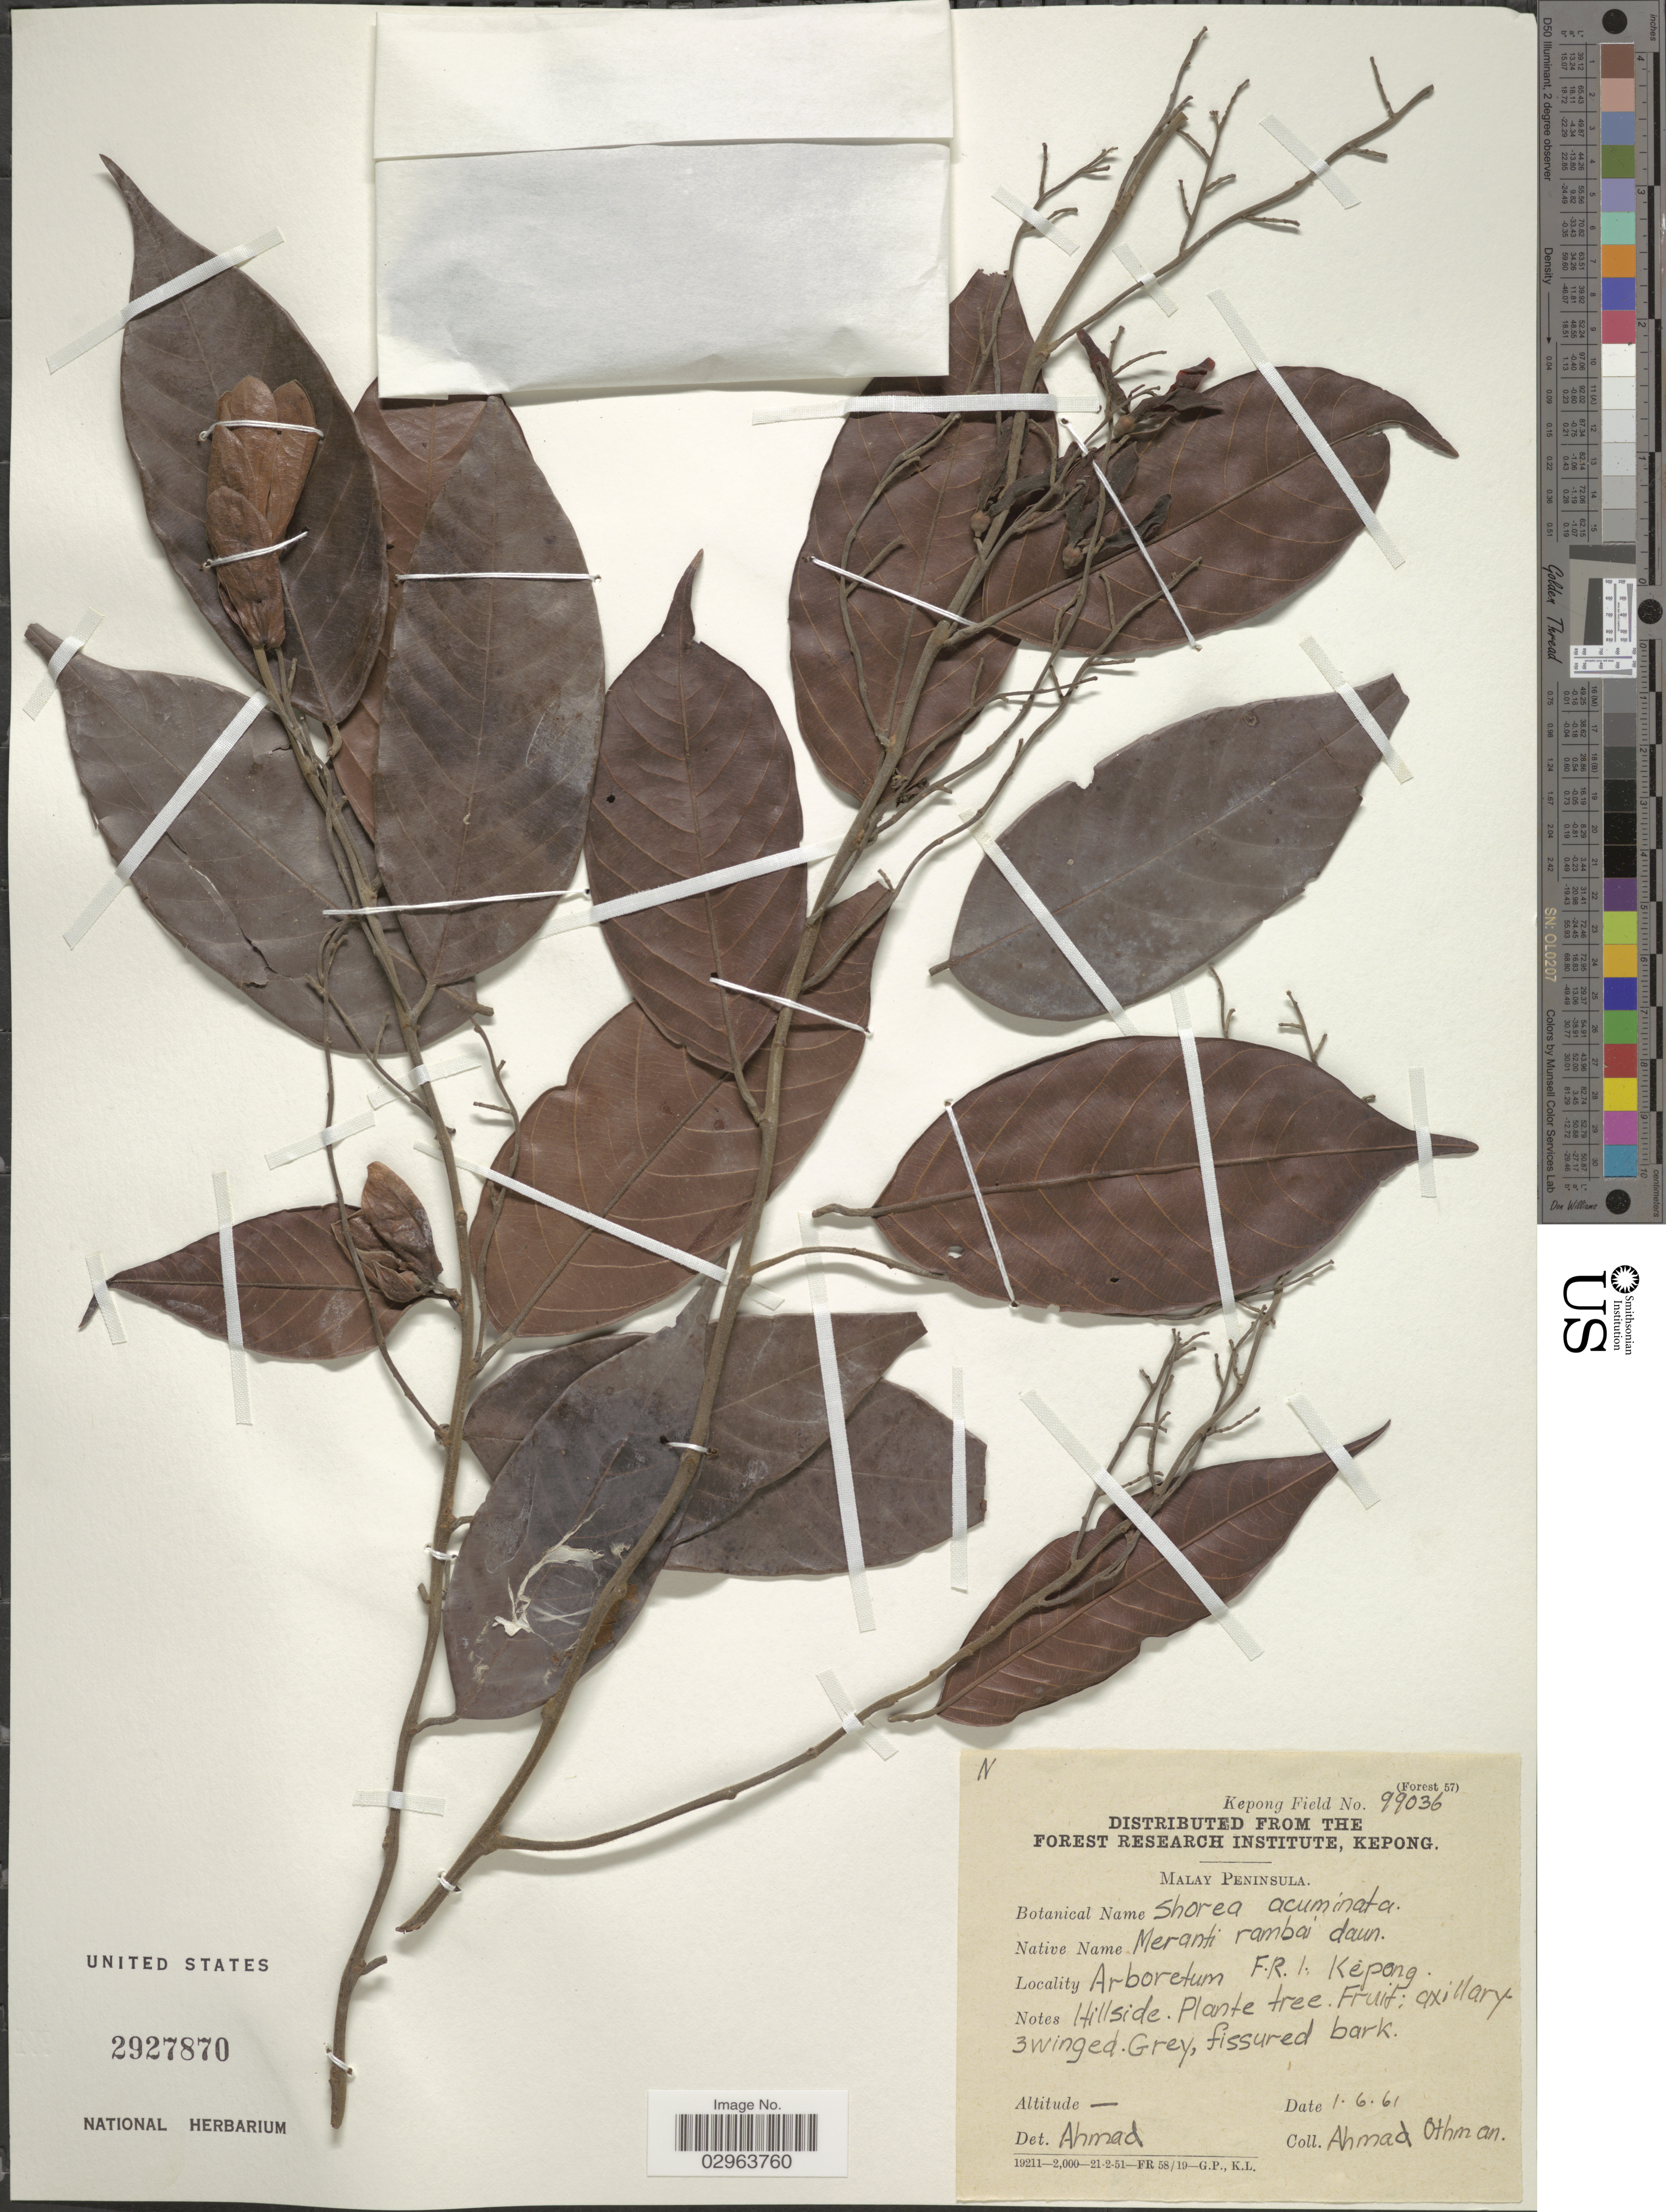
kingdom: Plantae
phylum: Tracheophyta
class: Magnoliopsida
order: Malvales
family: Dipterocarpaceae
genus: Rubroshorea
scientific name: Rubroshorea acuminata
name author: (Dyer) P.S. Ashton & J. Heck.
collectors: H. Ismawi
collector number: Kepong Field 99036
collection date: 1961-06-01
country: Malaysia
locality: Malay Peninsula Arboretum F.R.I. Kepong.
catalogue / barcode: US 2927870